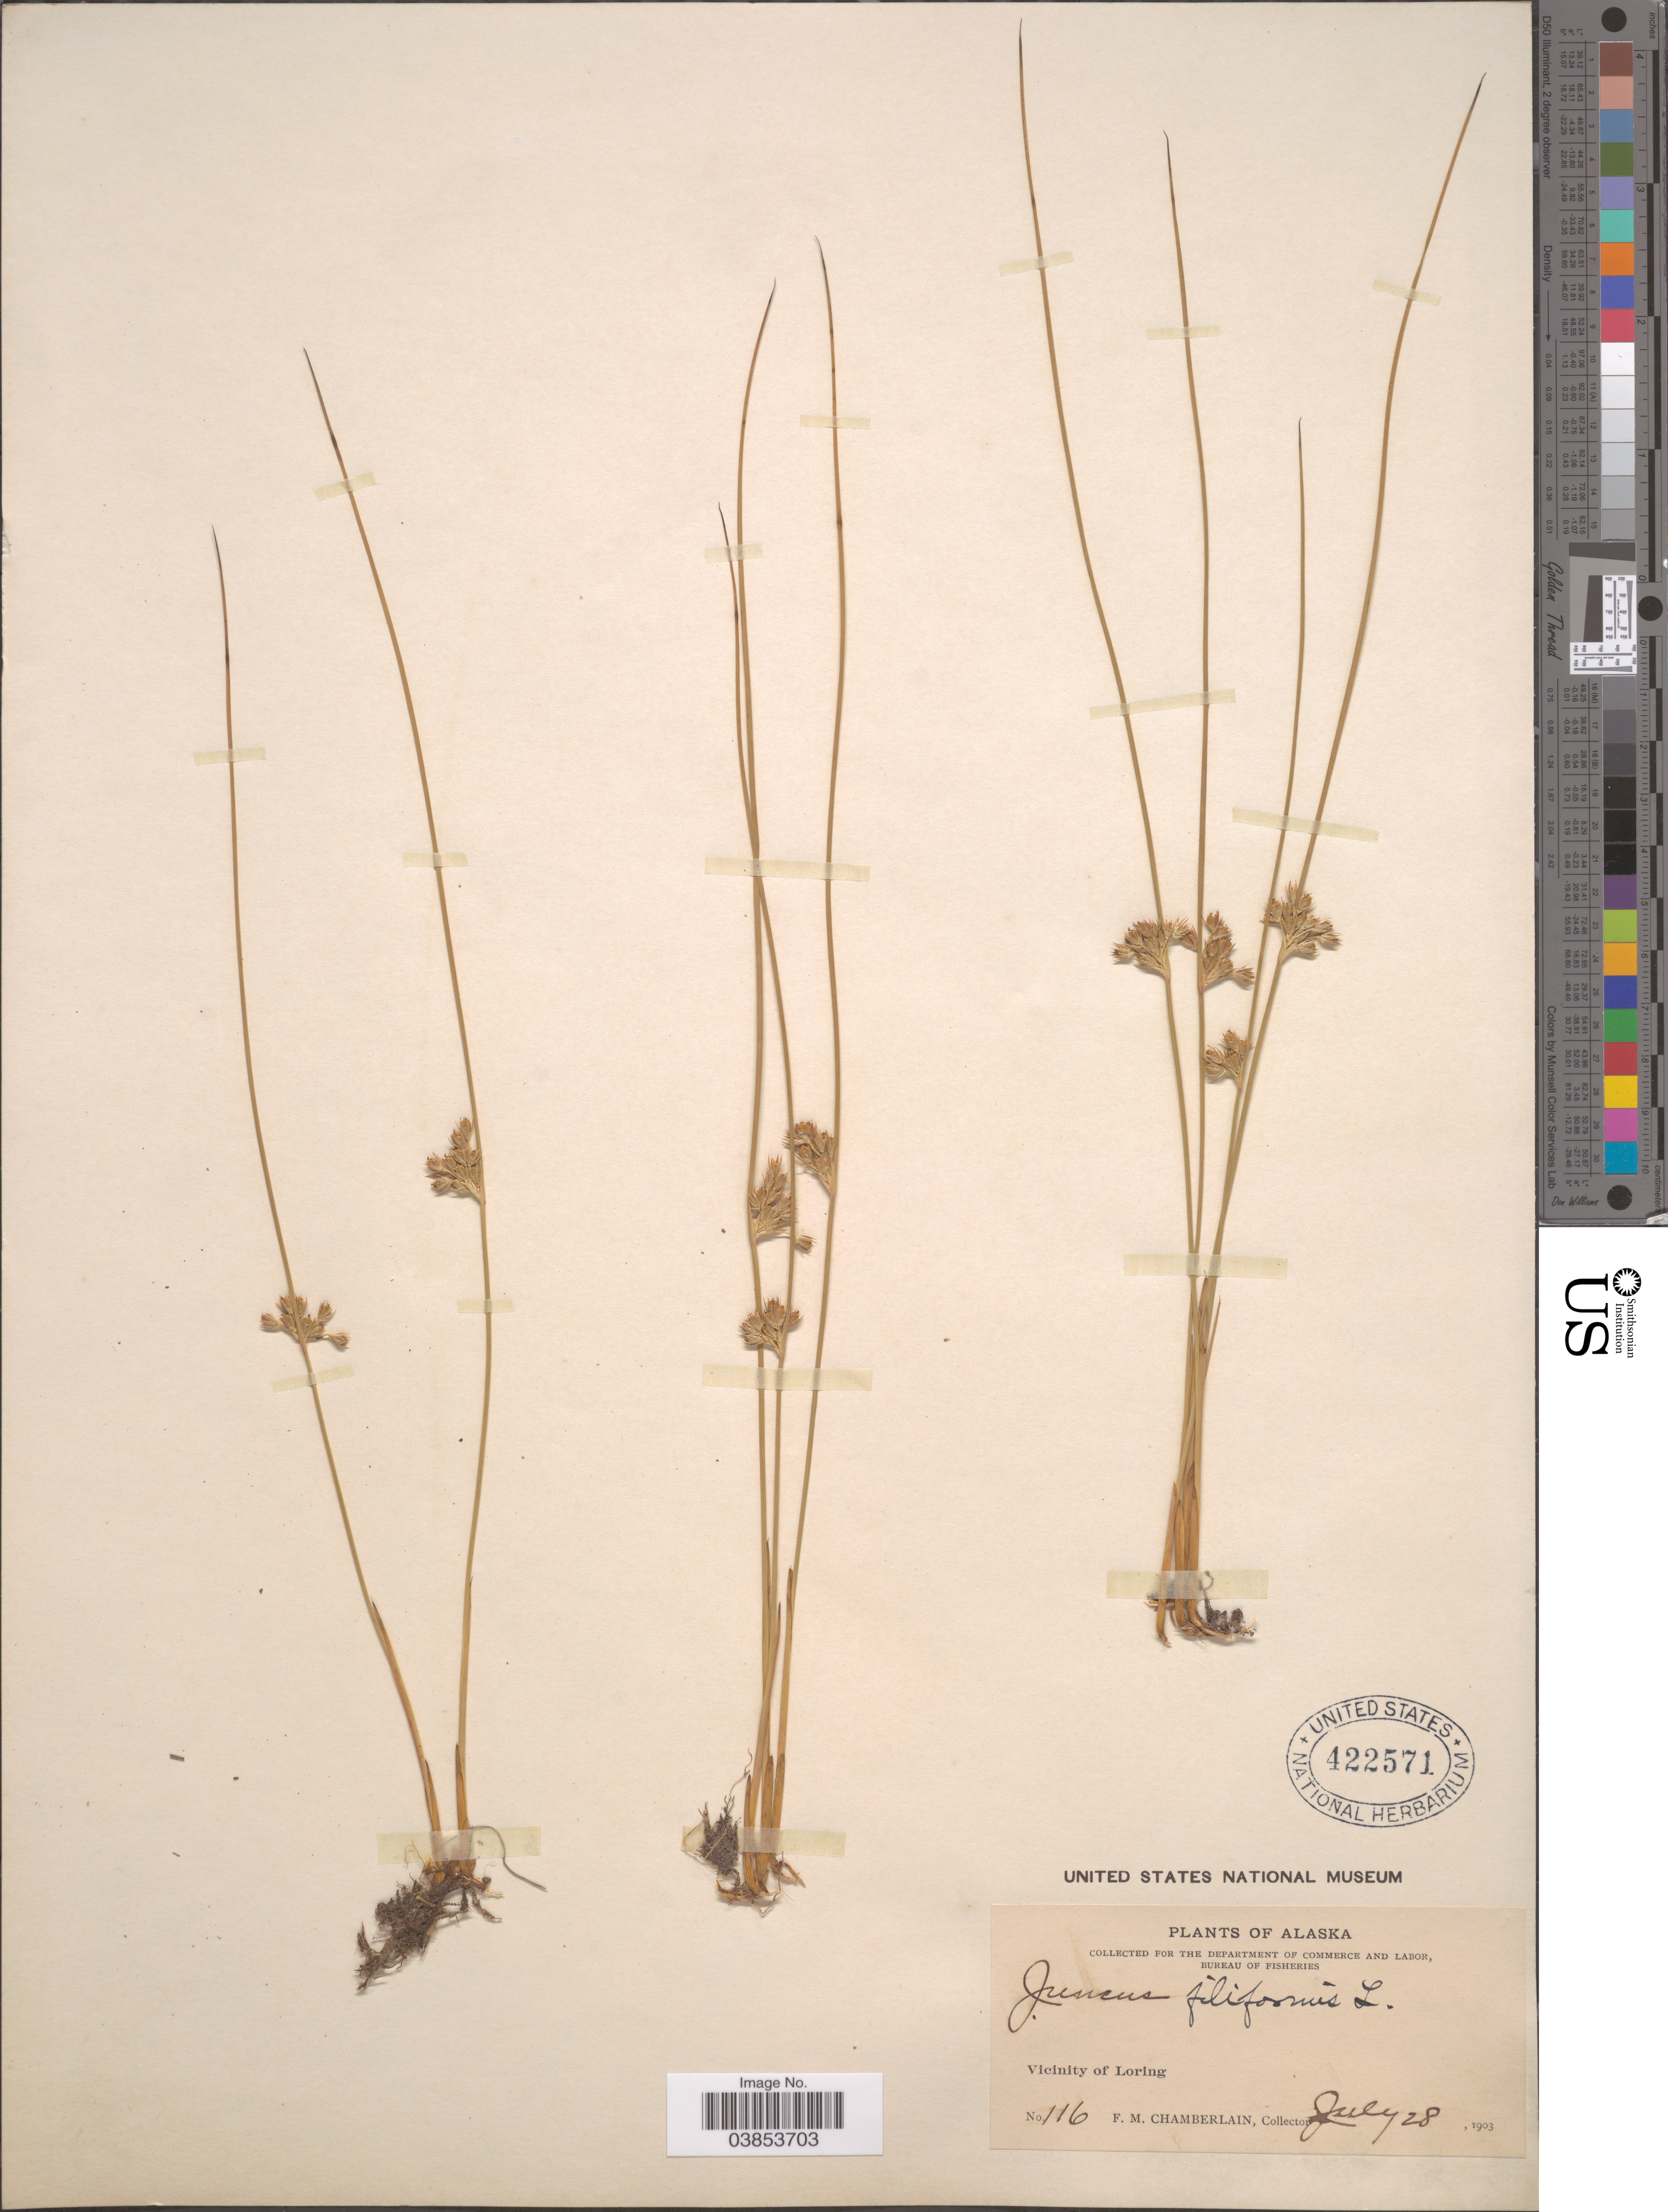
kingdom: Plantae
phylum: Tracheophyta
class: Liliopsida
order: Poales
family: Juncaceae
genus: Juncus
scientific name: Juncus filiformis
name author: L.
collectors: F. Chamberlain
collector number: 116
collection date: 1903-07-28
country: United States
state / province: Alaska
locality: Vicinity of Loring.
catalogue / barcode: US 422571